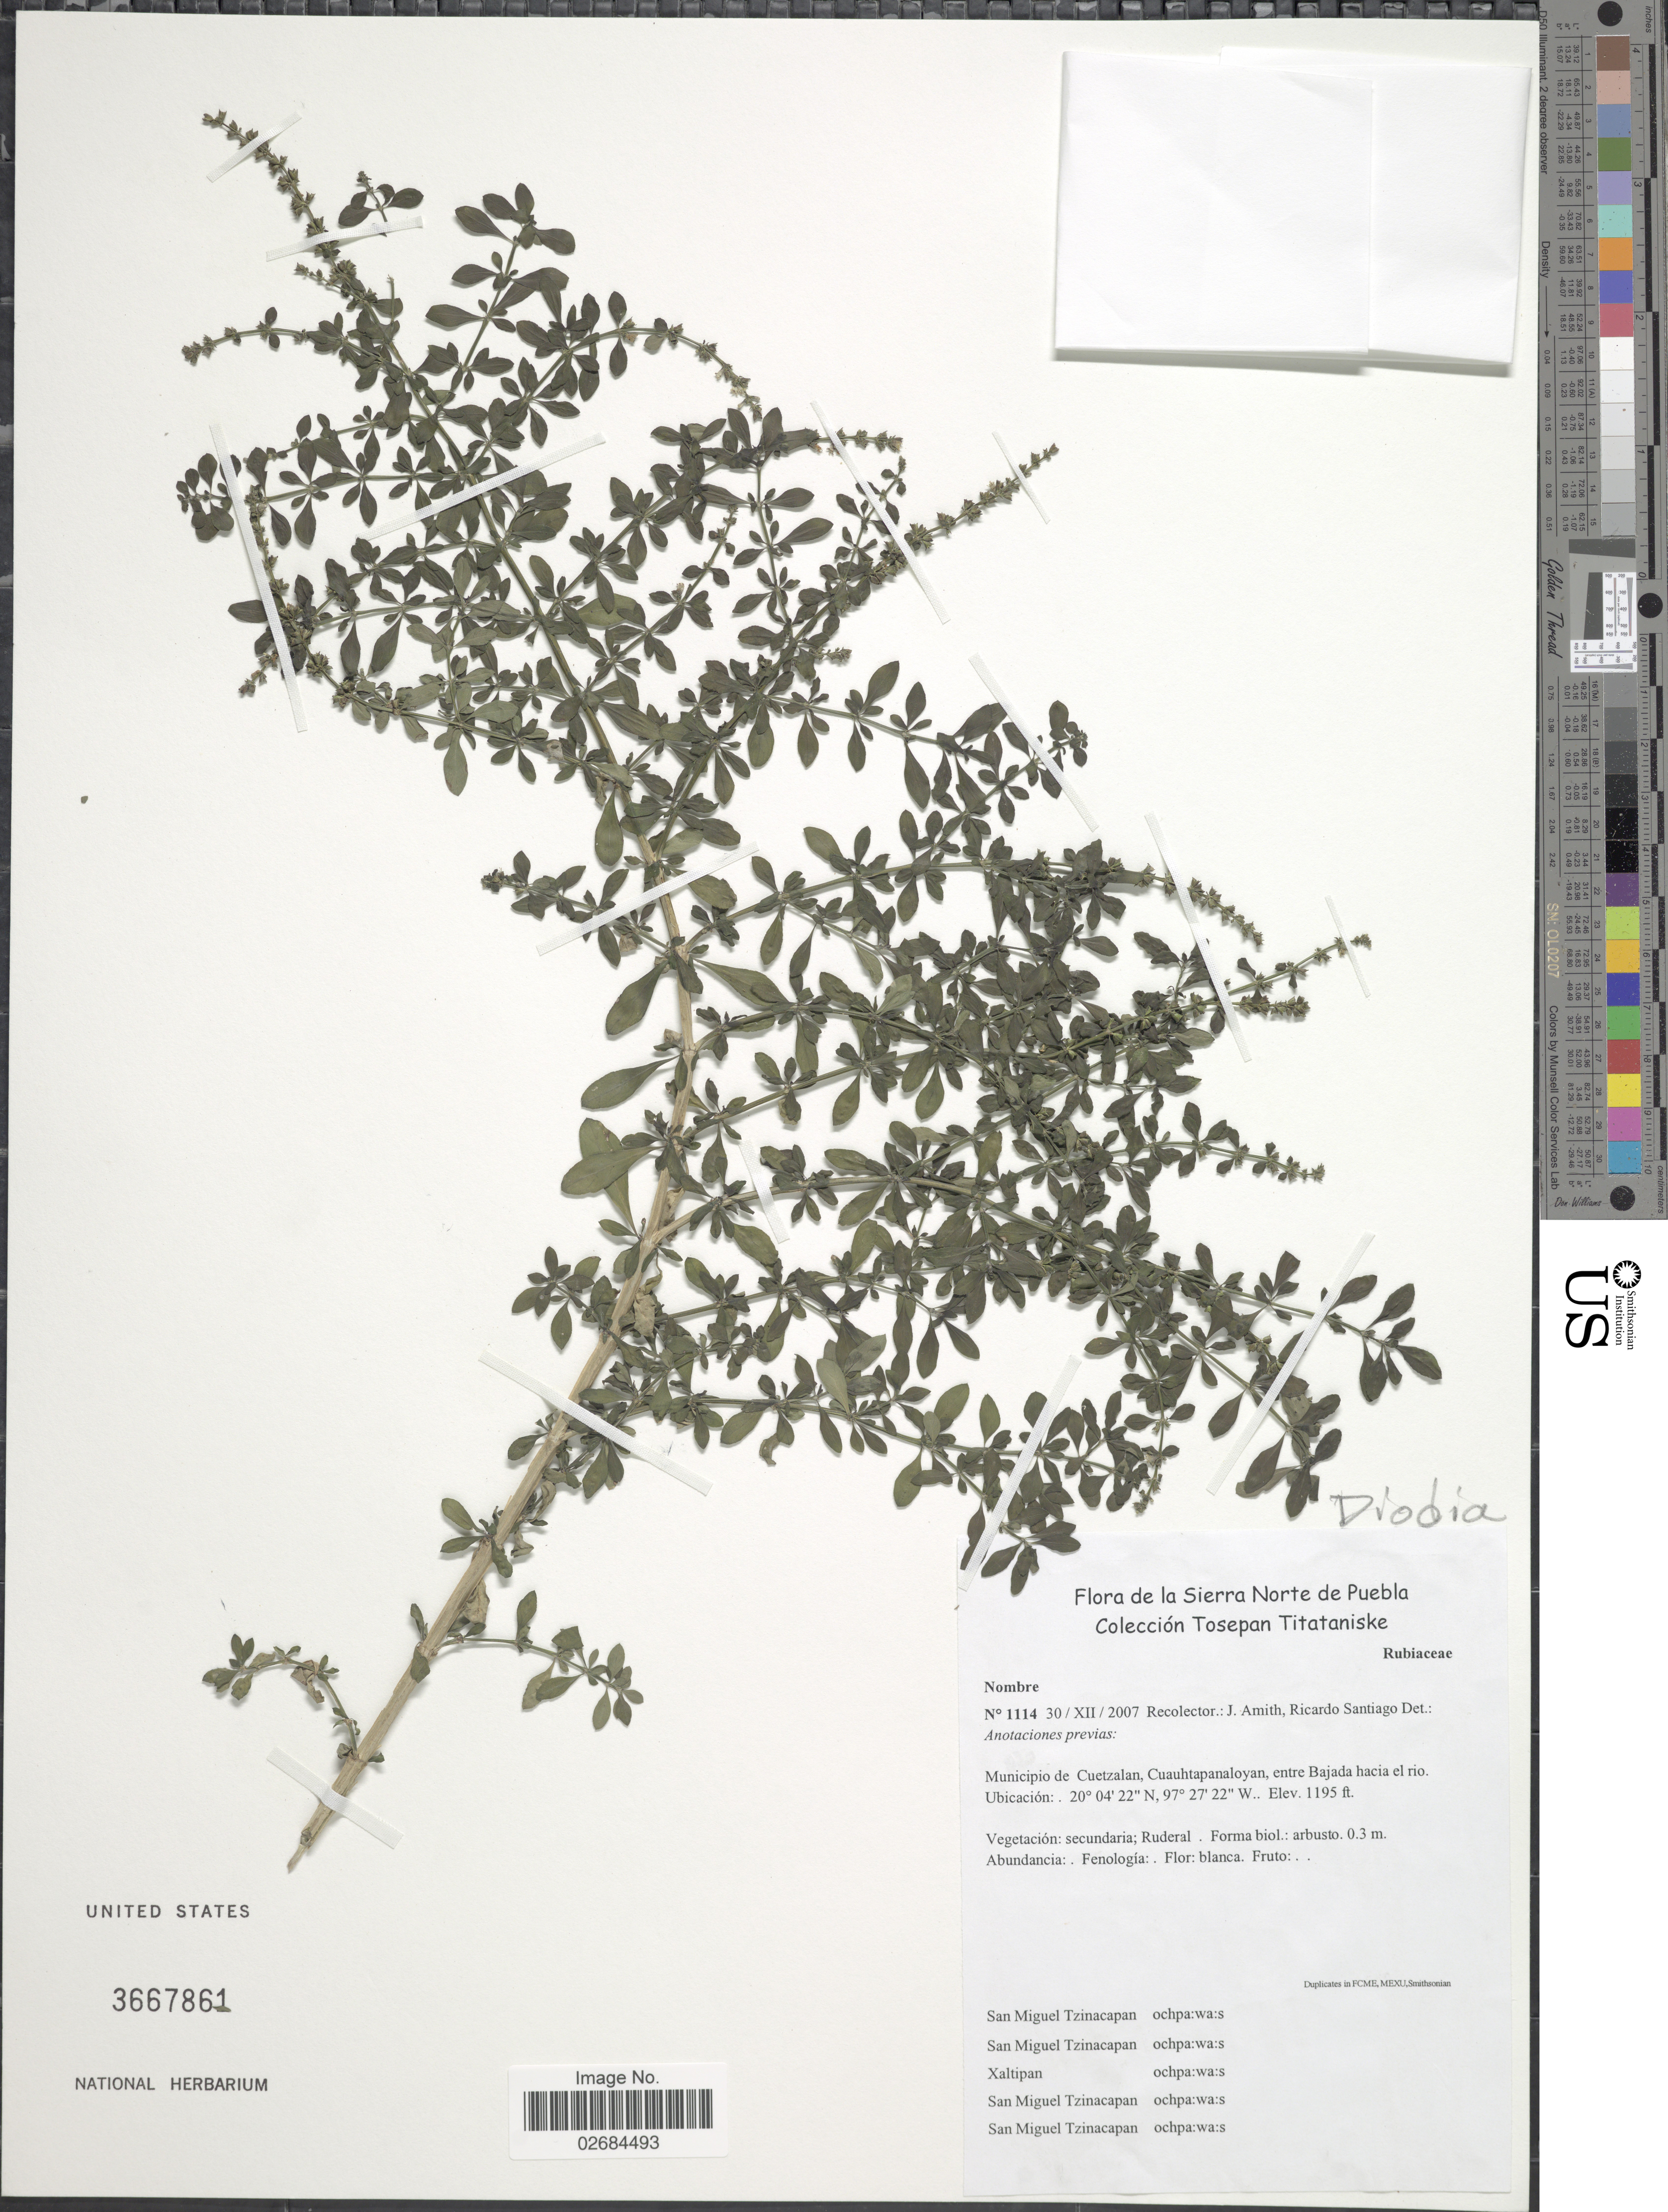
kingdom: Plantae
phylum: Tracheophyta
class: Magnoliopsida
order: Gentianales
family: Rubiaceae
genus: Diodia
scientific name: Diodia sp.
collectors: J. D. Amith & R. Santiago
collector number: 1114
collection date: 2007-12-30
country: Mexico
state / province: Puebla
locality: Sierra Norte de Puebla. Municipio de Cuetzalan, Cuauhtapanaloyan, entre Bajada hacia el rio. Tosepan Titataniske [unsure placement]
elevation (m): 364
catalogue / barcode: US 3667861